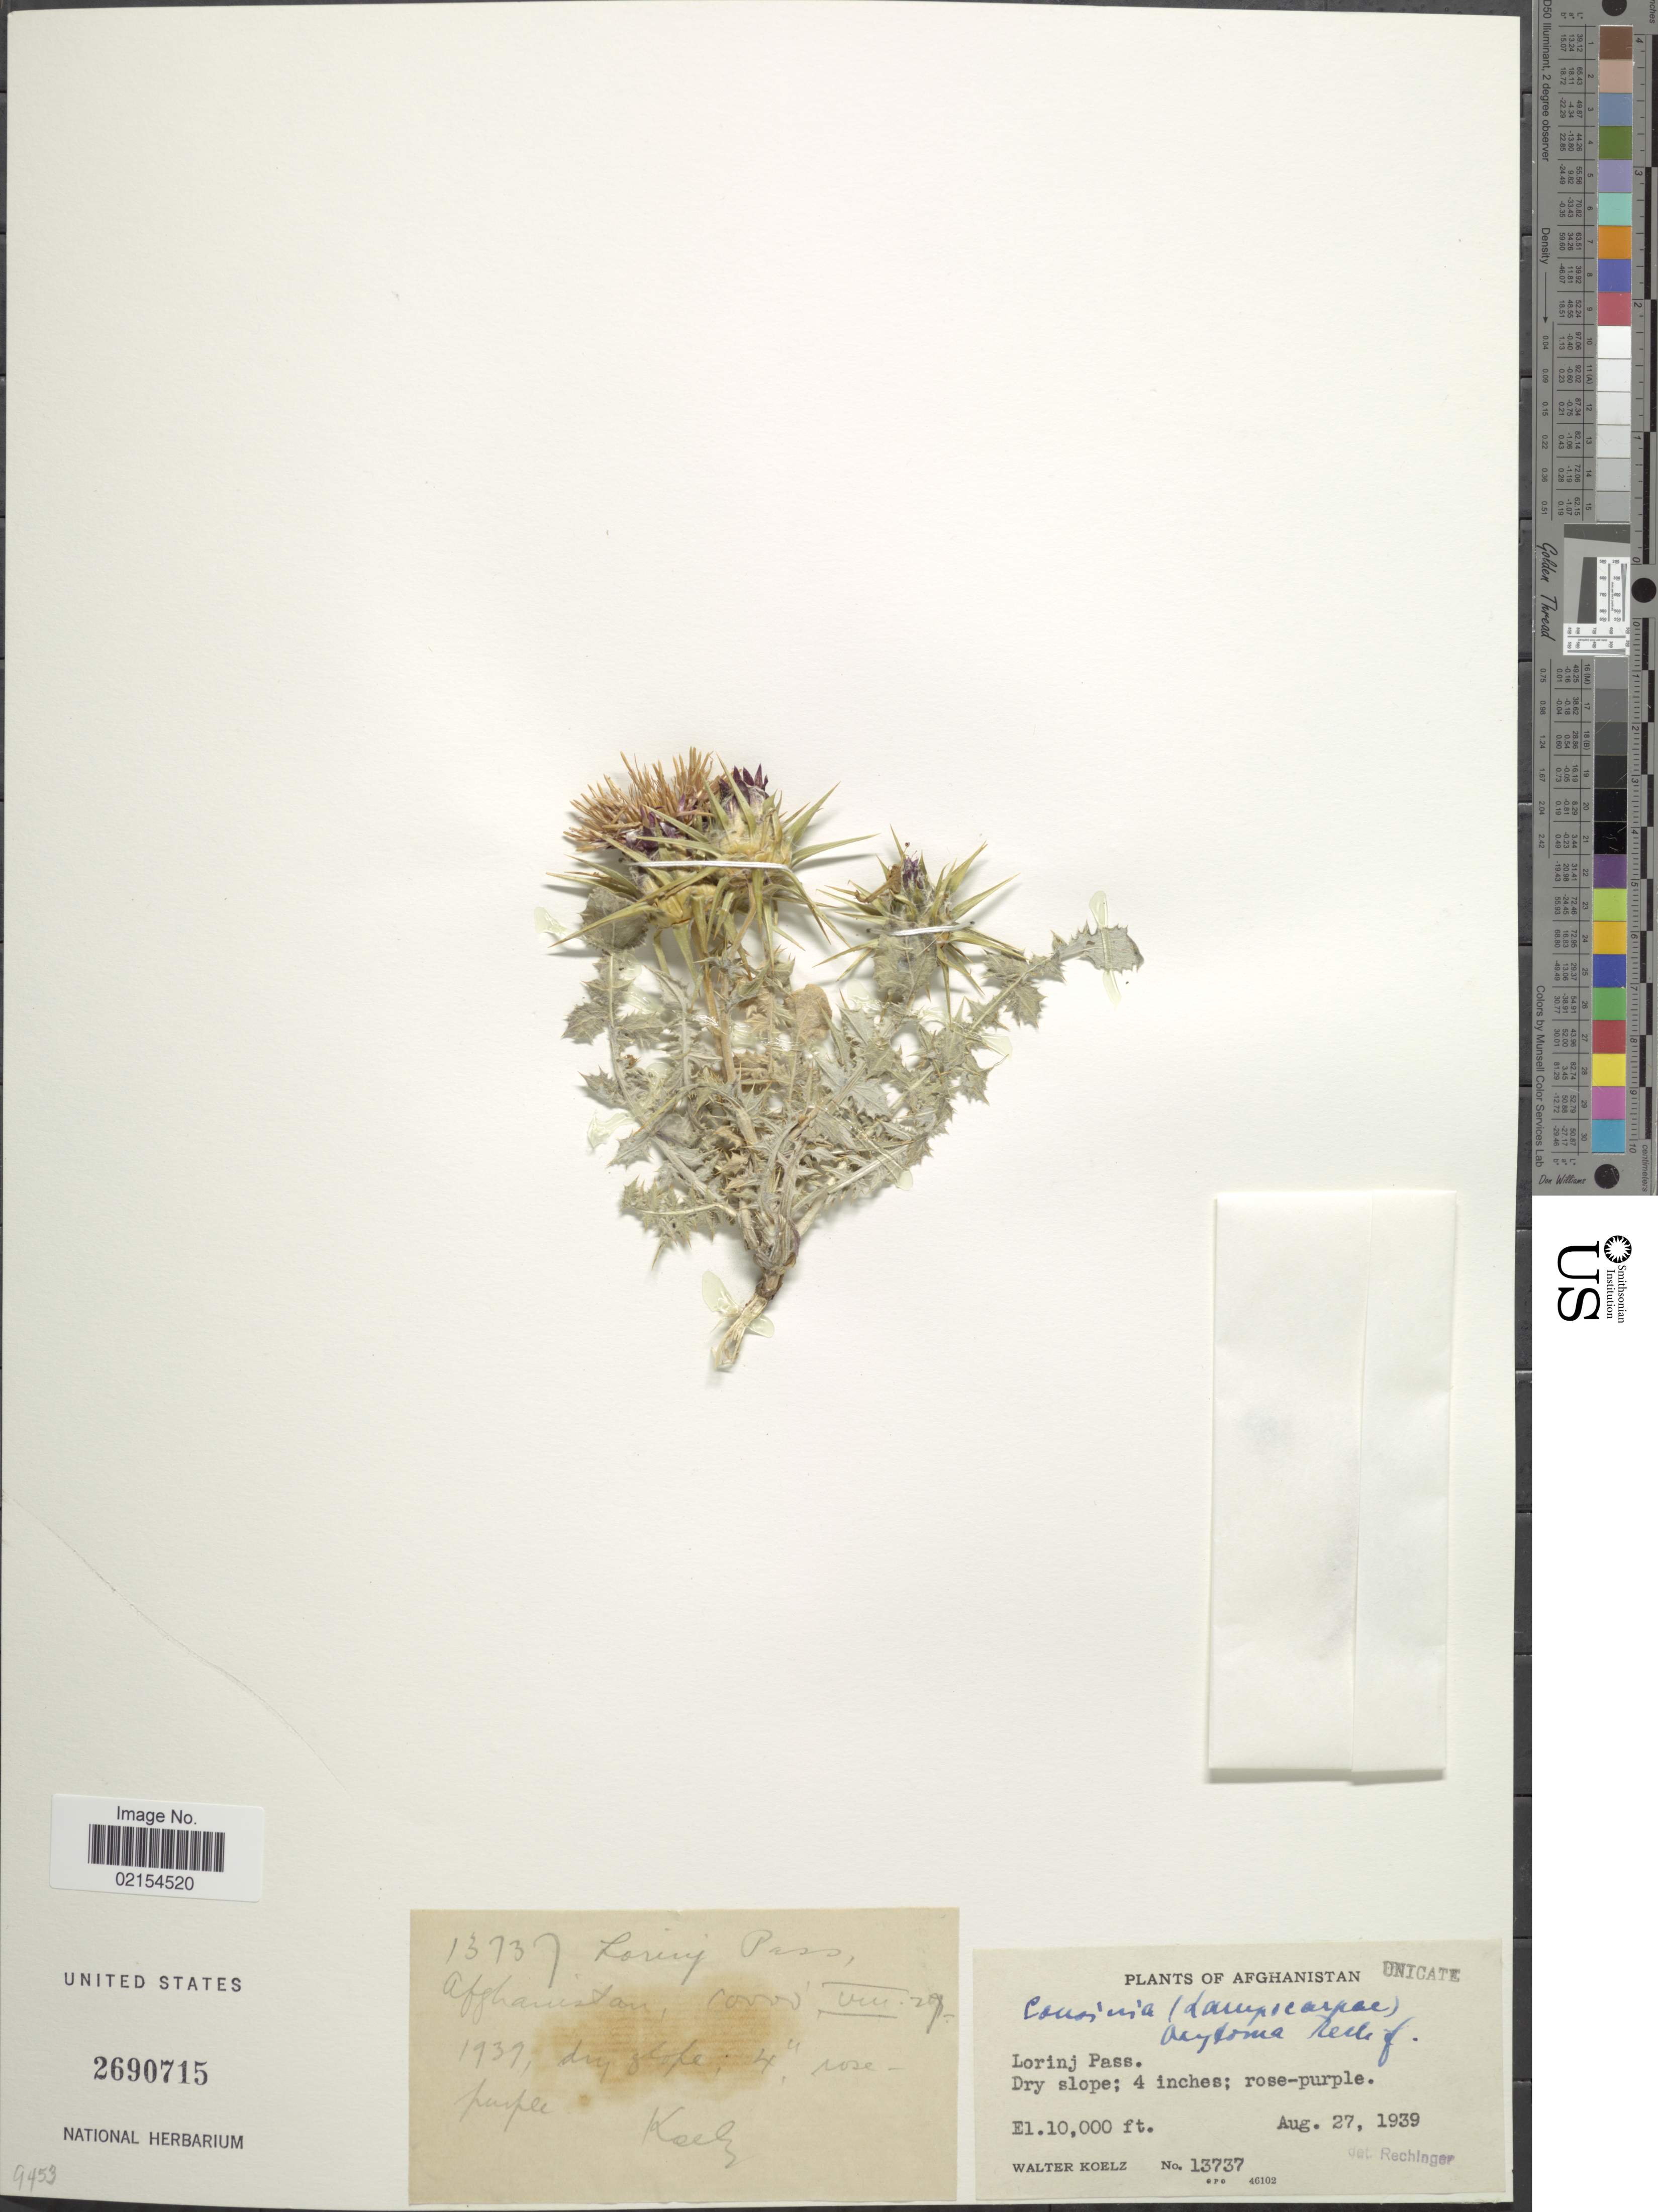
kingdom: Plantae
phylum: Tracheophyta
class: Magnoliopsida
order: Asterales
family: Asteraceae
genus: Cousinia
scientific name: Cousinia oxytoma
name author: Rech. f.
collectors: W. N. Koelz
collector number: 13737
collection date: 1939-08-27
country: Afghanistan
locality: Lorinj Pass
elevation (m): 3048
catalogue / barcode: US 2690715